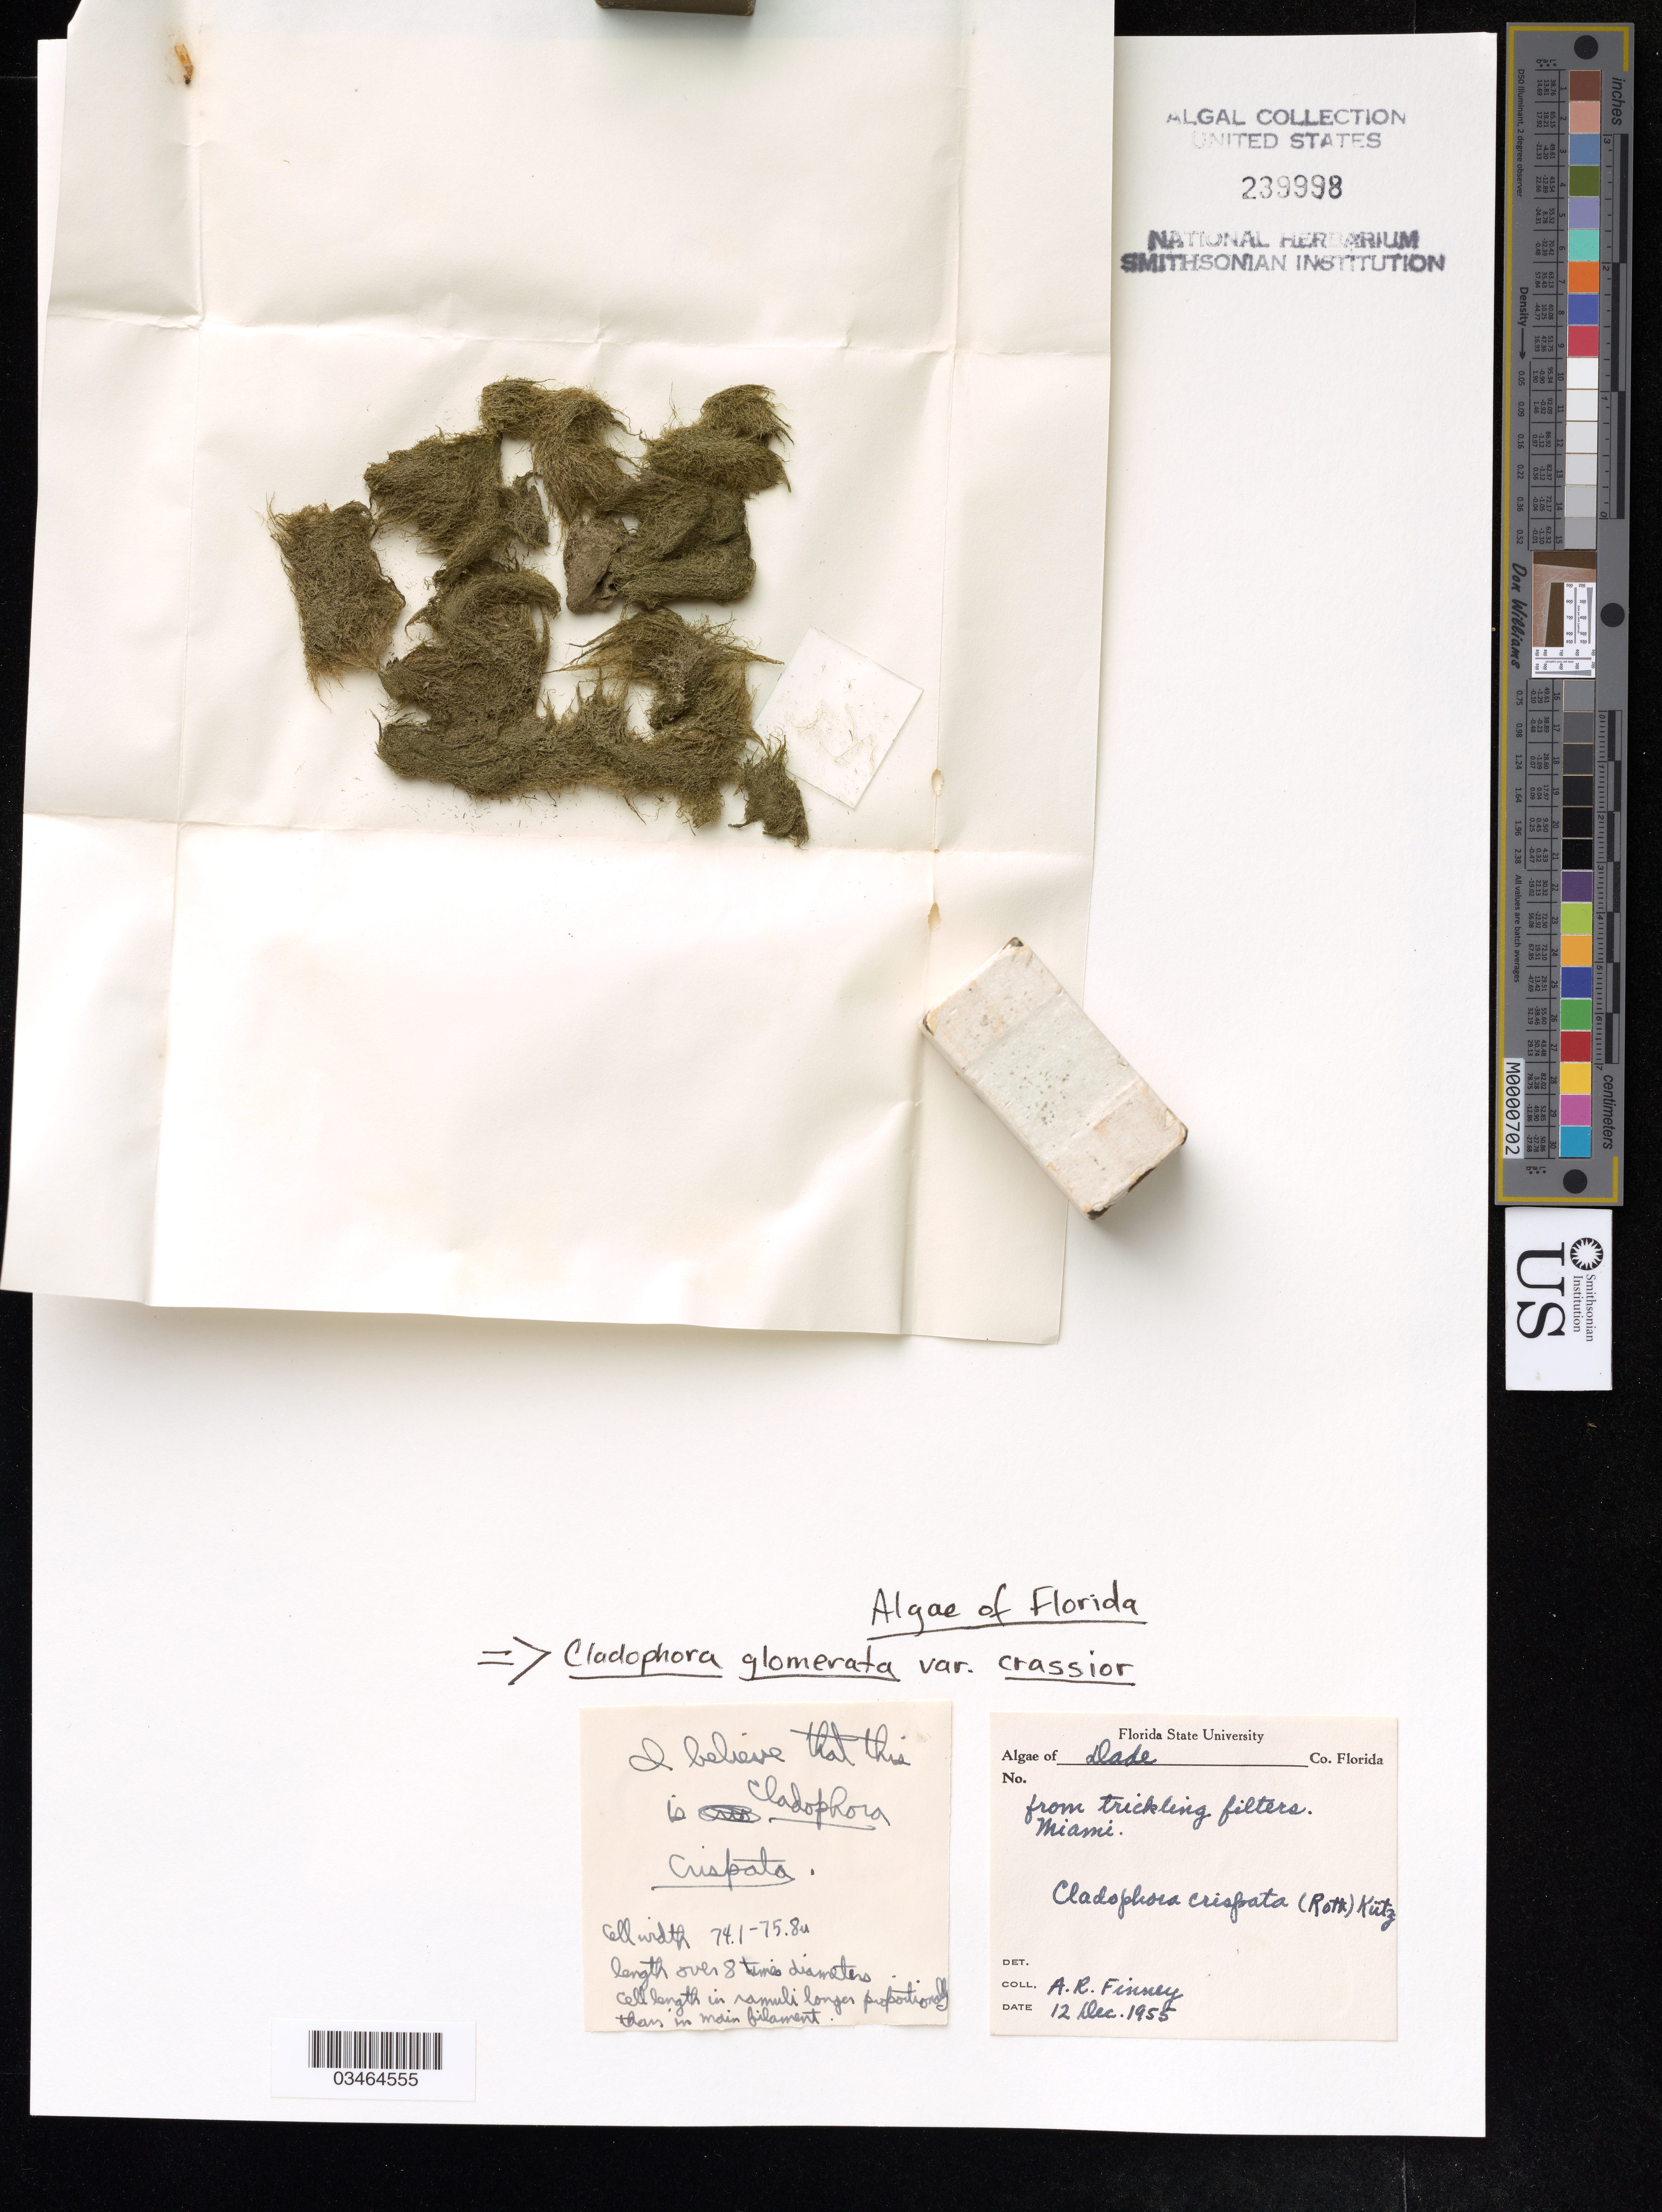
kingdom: Plantae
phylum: Chlorophyta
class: Ulvophyceae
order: Cladophorales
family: Cladophoraceae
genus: Cladophora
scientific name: Cladophora crispata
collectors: A. Finney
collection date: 1955-12-12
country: United States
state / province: Florida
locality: Dade Co., from trickling filters, Miami.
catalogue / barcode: US 239998